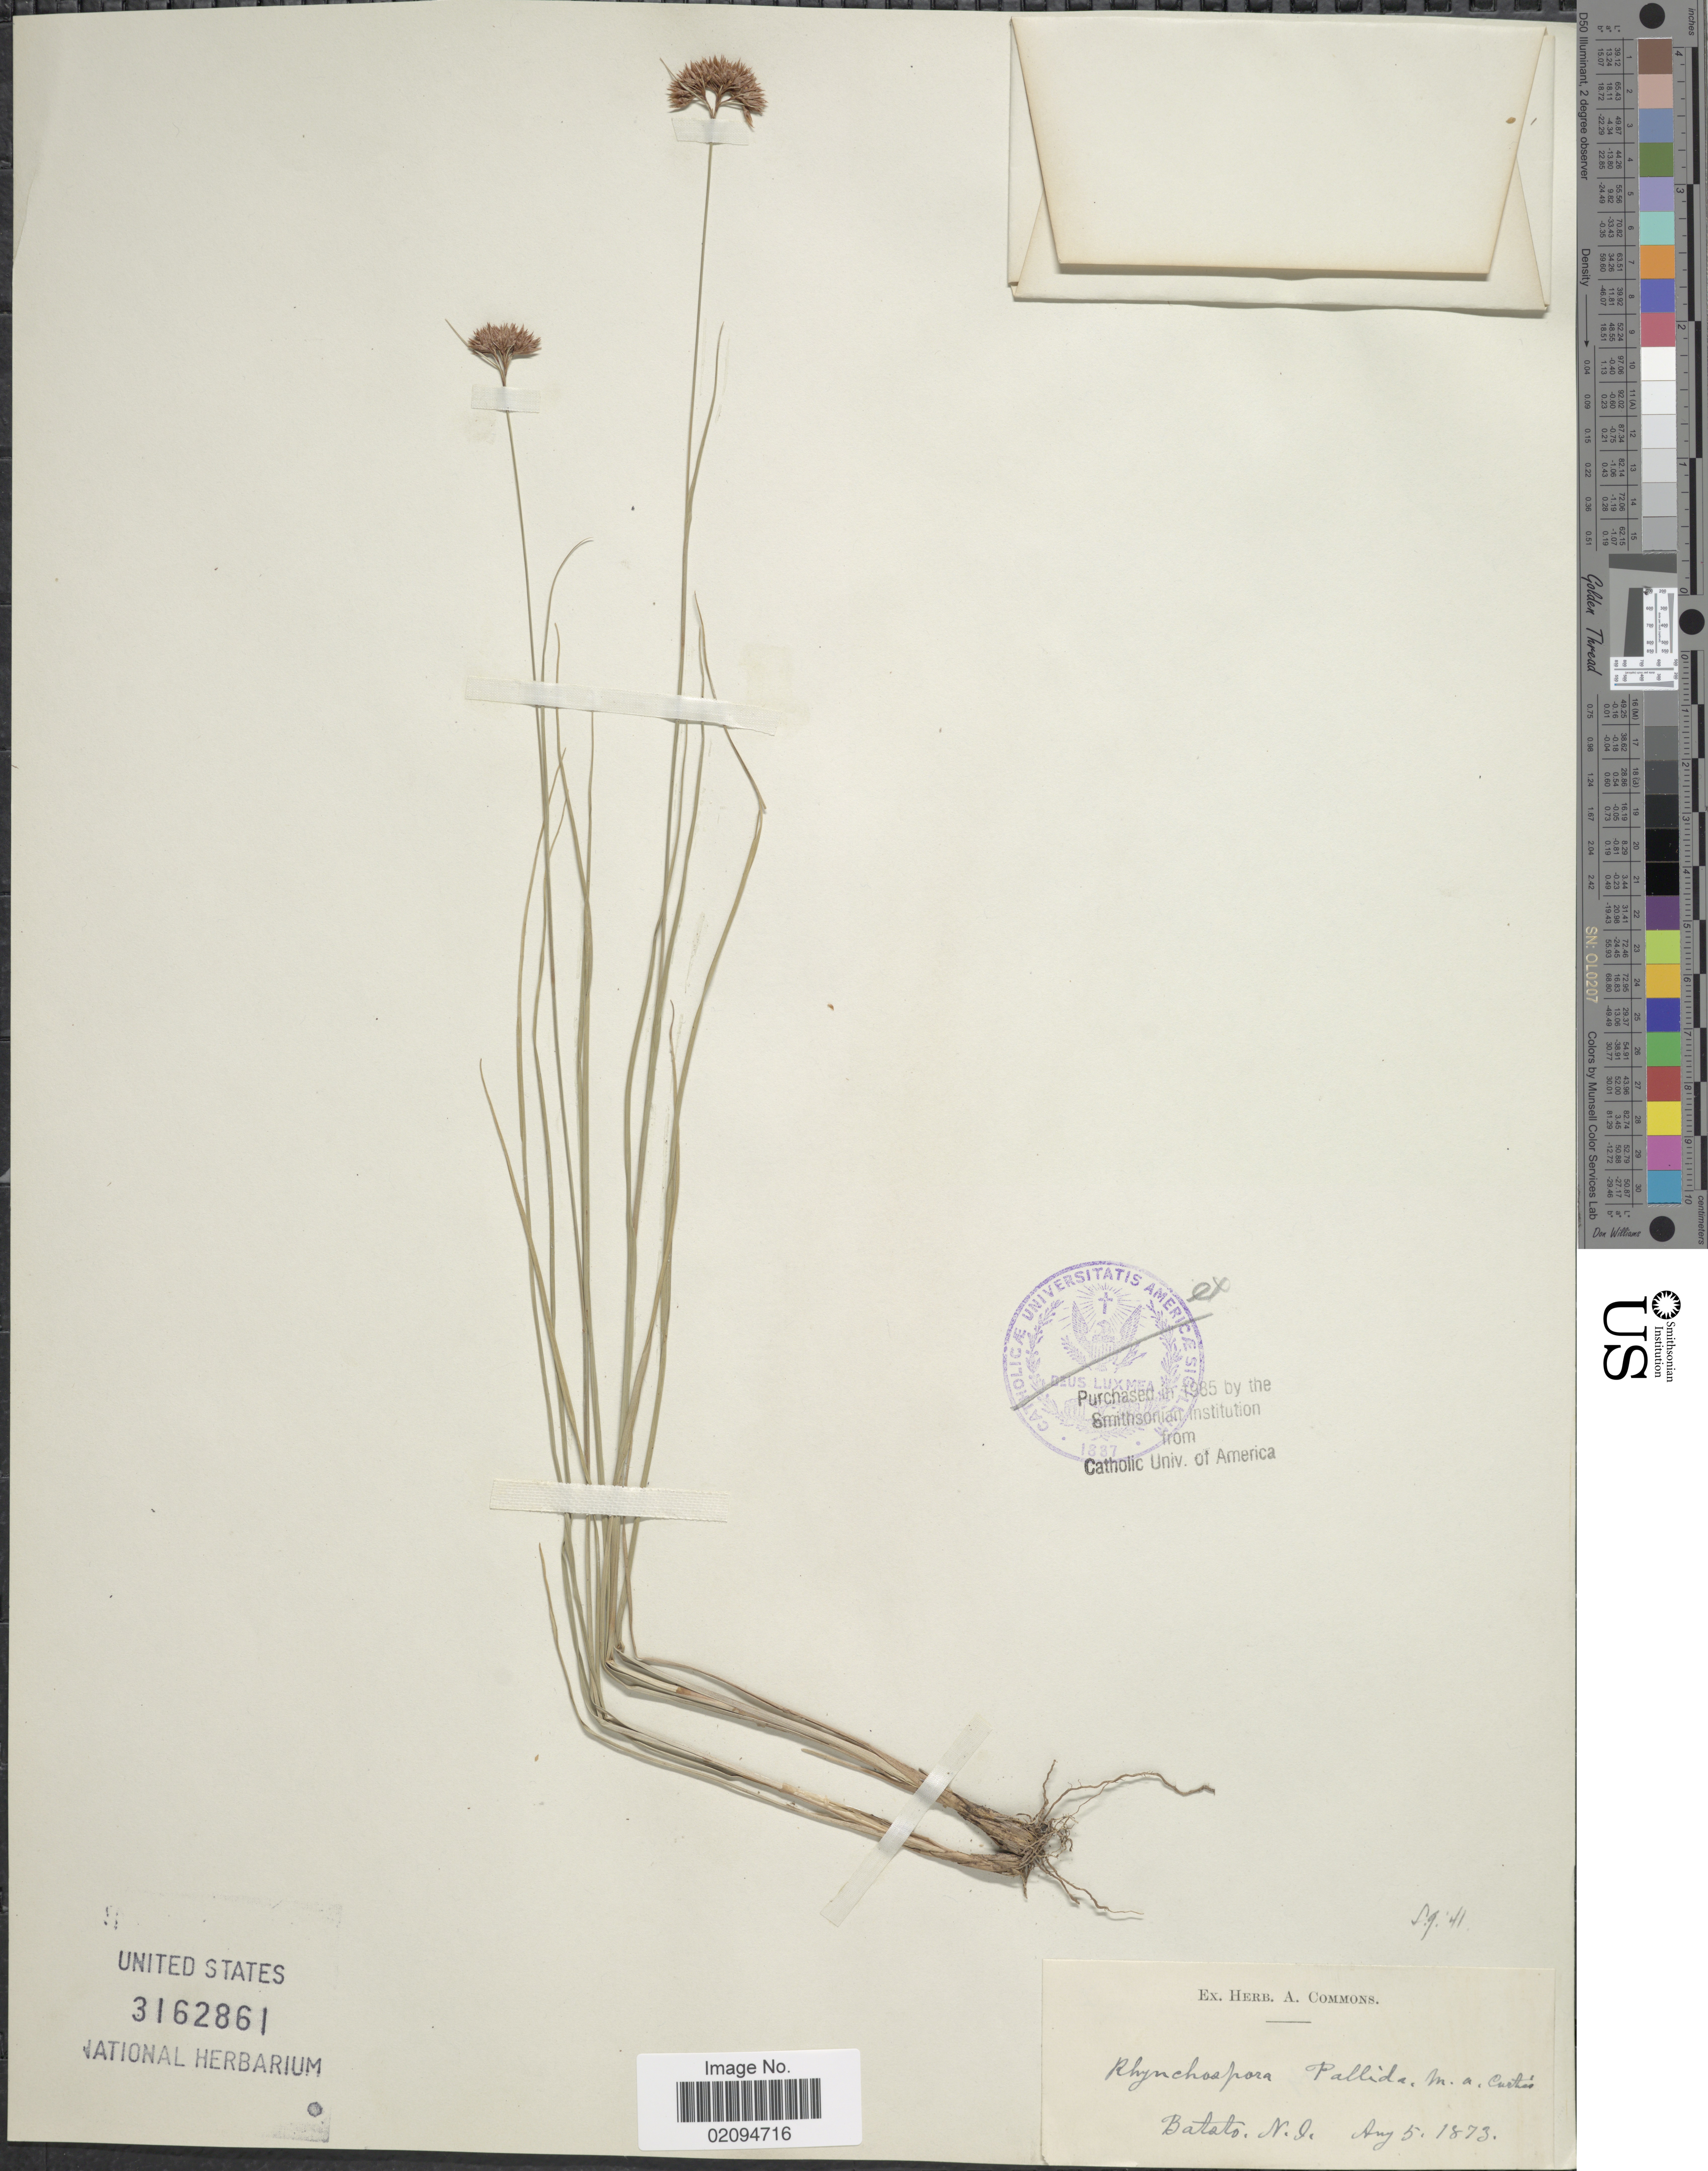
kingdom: Plantae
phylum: Tracheophyta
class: Liliopsida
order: Poales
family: Cyperaceae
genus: Rhynchospora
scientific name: Rhynchospora pallida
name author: M.A. Curtis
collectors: ex herb. A. Commons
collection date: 1873-08-05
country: United States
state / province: New Jersey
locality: Batato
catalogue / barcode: US 3162861